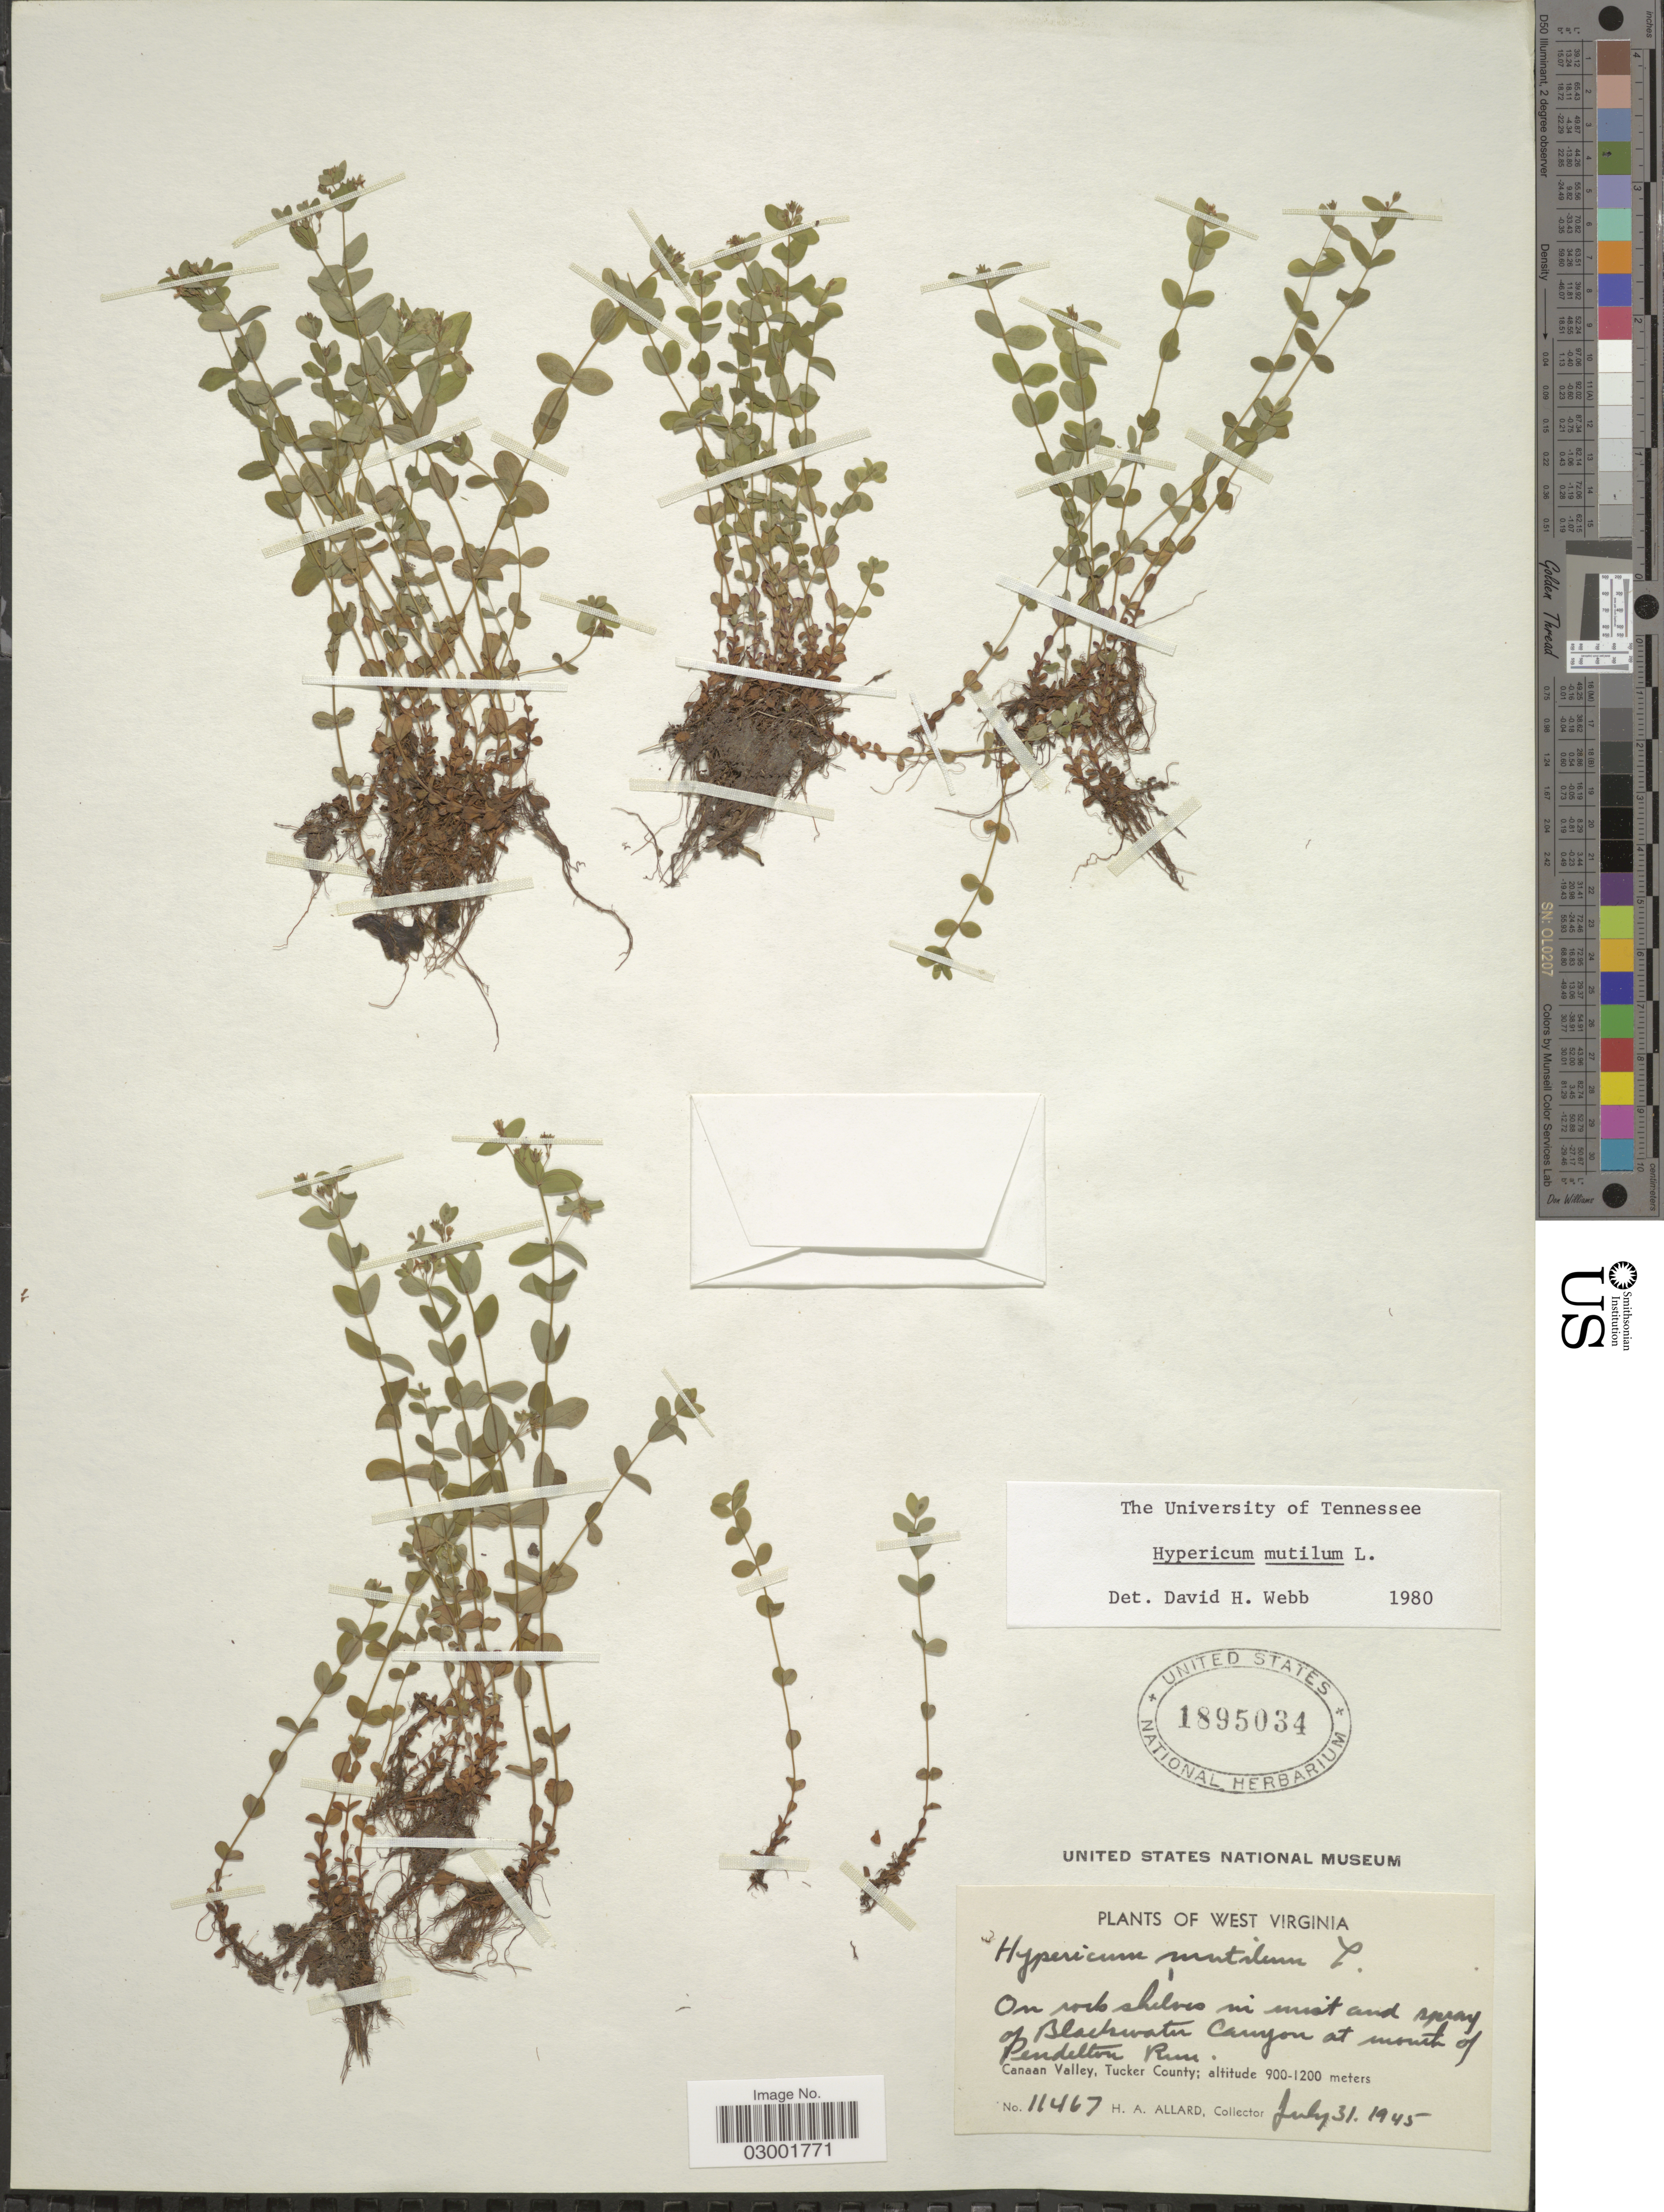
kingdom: Plantae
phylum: Tracheophyta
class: Magnoliopsida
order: Malpighiales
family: Hypericaceae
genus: Hypericum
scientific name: Hypericum mutilum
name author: L.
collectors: H. A. Allard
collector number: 11467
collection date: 1945-07-31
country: United States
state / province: West Virginia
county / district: Tucker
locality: On rock shelves in mist and spray of Blackwater Canyon at mouth of Pendelton River. Canaan Valley, Tucker County.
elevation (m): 900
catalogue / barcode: US 1895034